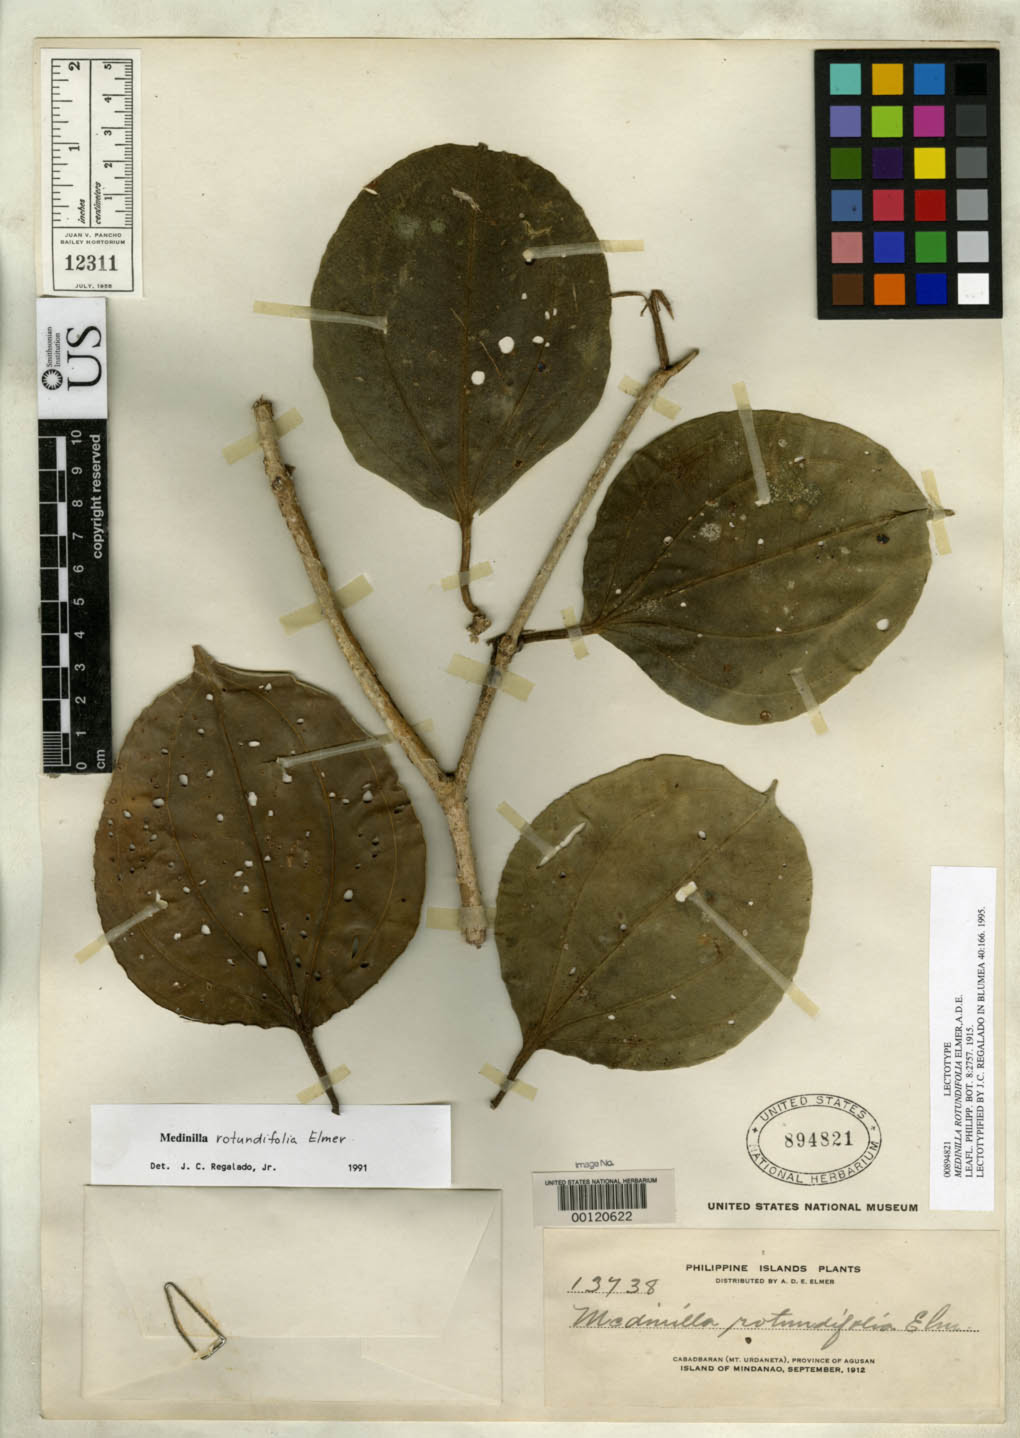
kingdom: Plantae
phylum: Tracheophyta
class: Magnoliopsida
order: Myrtales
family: Melastomataceae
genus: Medinilla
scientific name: Medinilla rotundifolia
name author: Elmer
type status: Lectotype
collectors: A. D. E. Elmer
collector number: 13738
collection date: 1912-07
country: Philippines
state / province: Caraga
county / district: Agusan del Norte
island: Mindanao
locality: Cabadbaran (Mt. Urdaneta), province of Agusan, Island of Mindanao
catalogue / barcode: US 894821